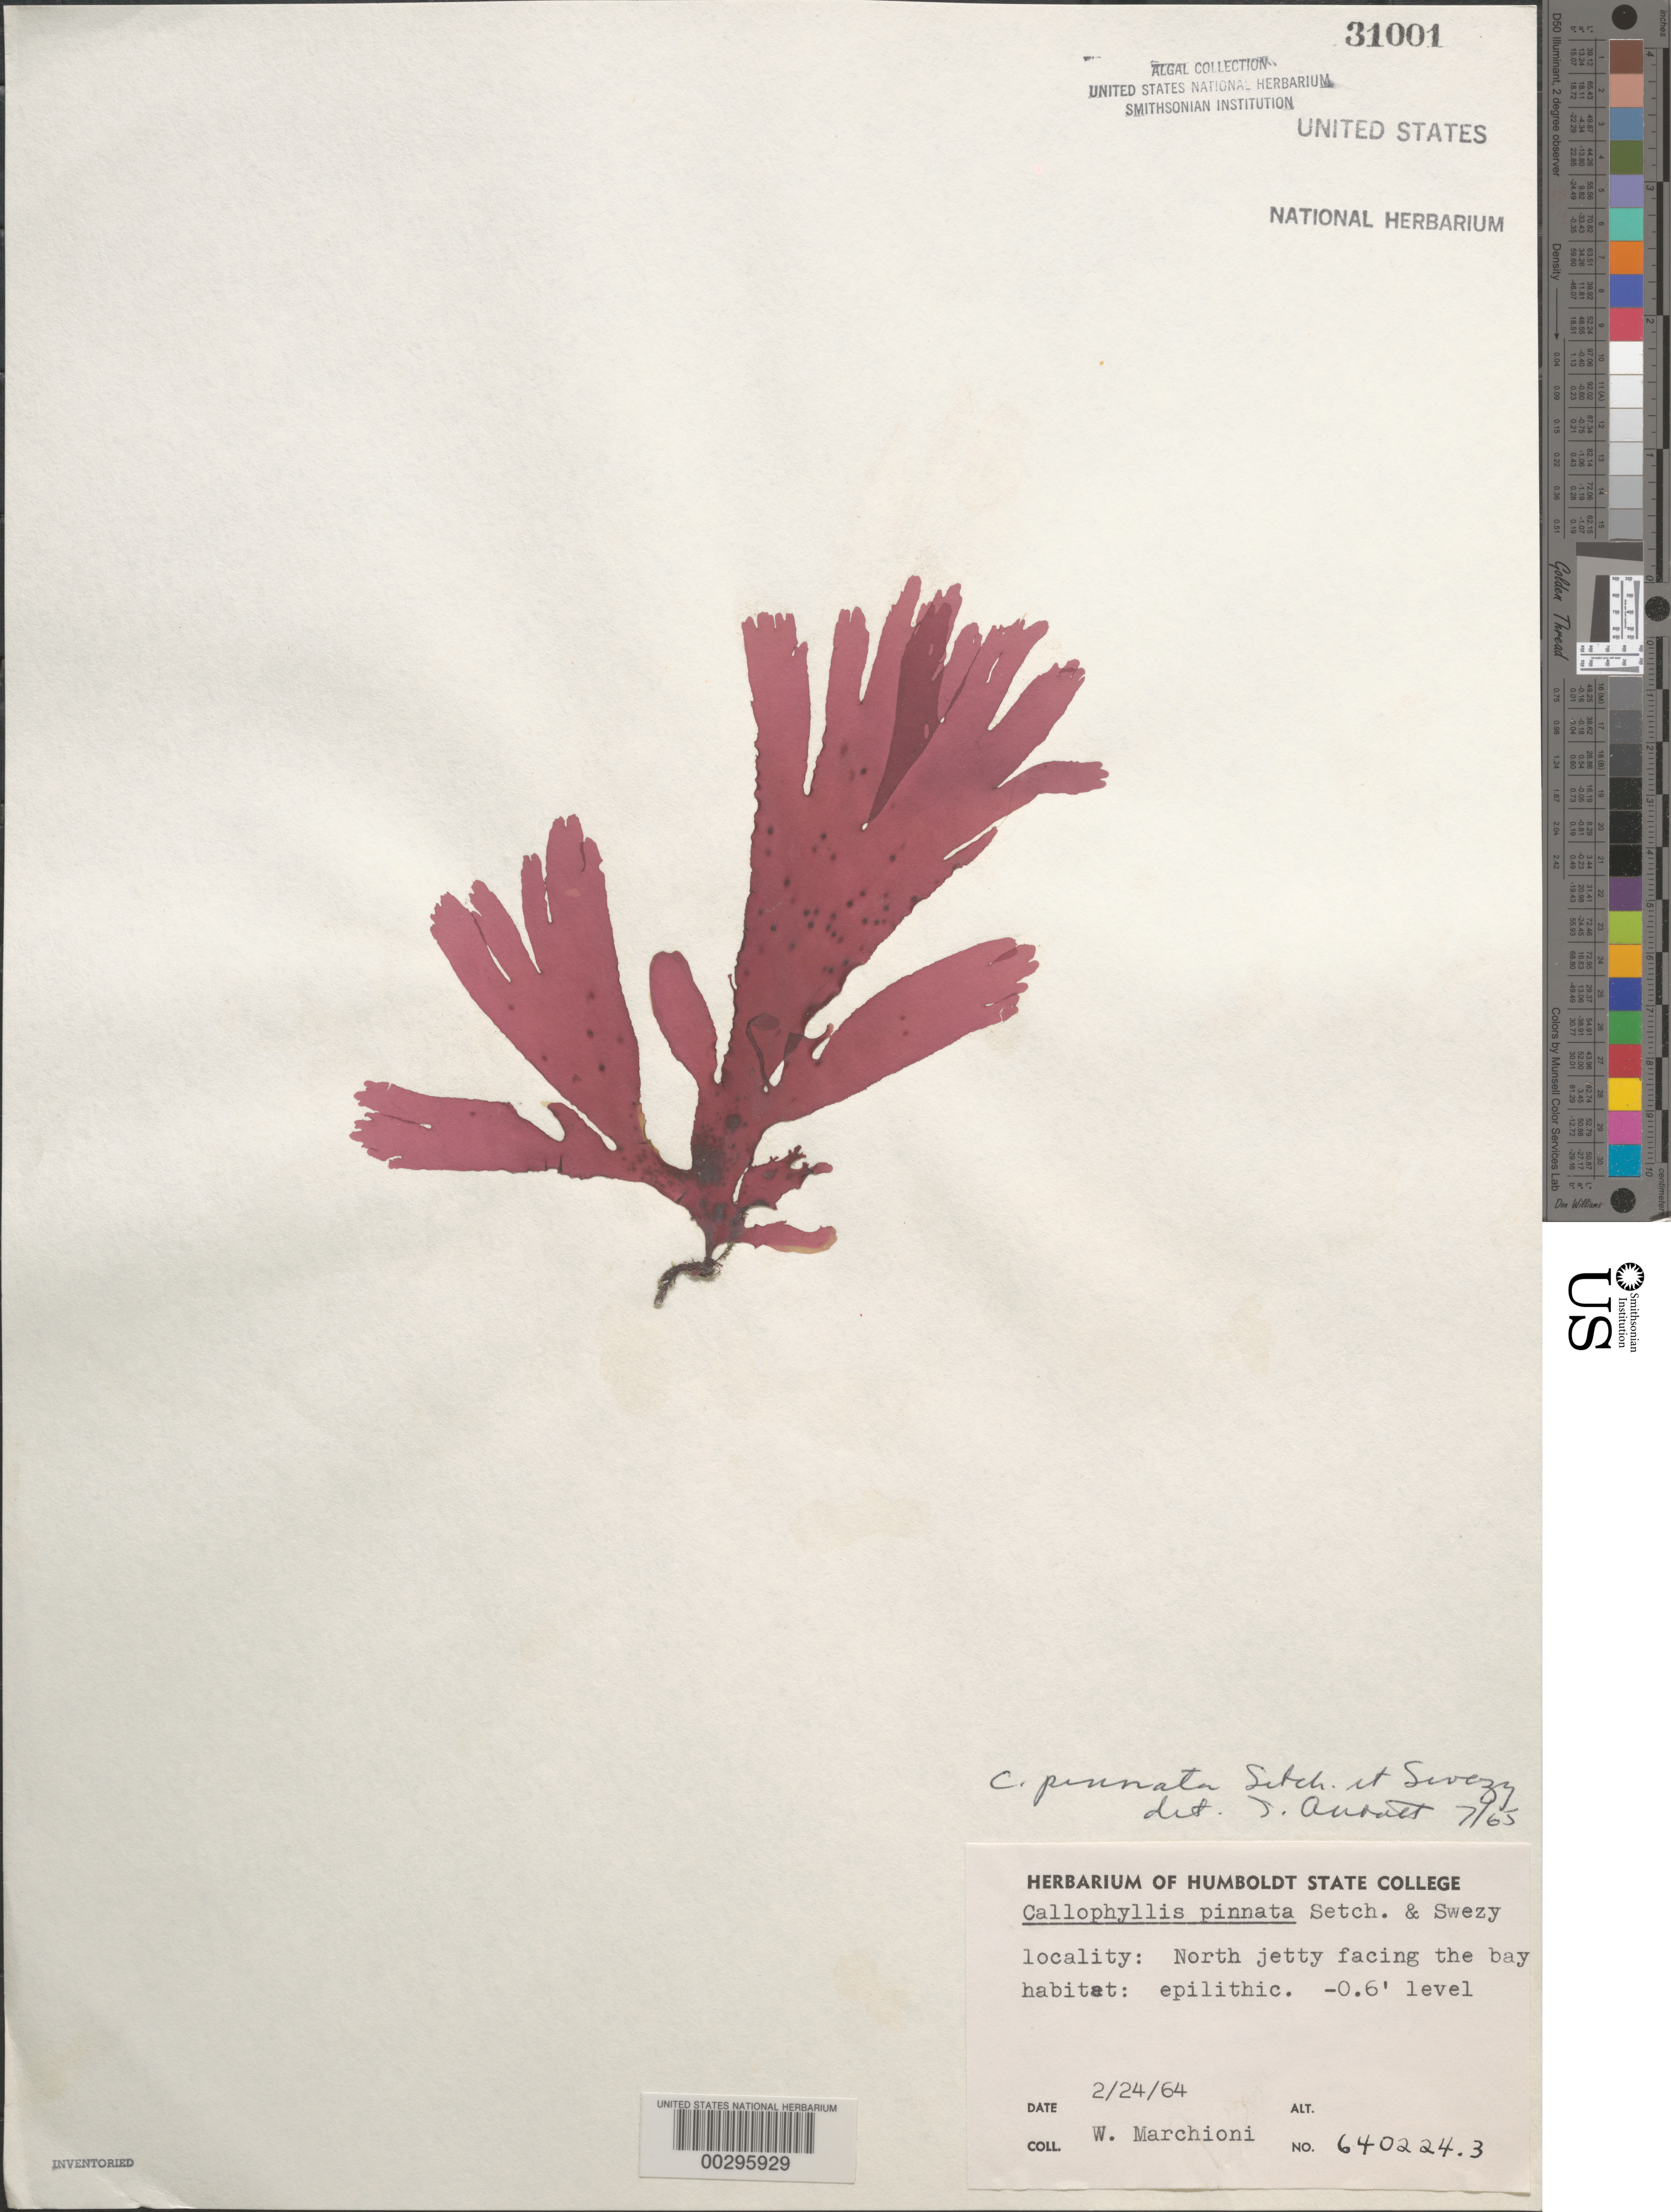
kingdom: Plantae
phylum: Rhodophyta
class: Florideophyceae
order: Gigartinales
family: Kallymeniaceae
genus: Callophyllis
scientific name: Callophyllis pinnata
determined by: Abbott, Isabella A.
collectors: W. Marchioni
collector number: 640224.3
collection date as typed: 24 Feb 1964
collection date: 1964-02-24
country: United States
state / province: California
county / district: Humboldt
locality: Humboldt Bay, North Jetty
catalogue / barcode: US 31001